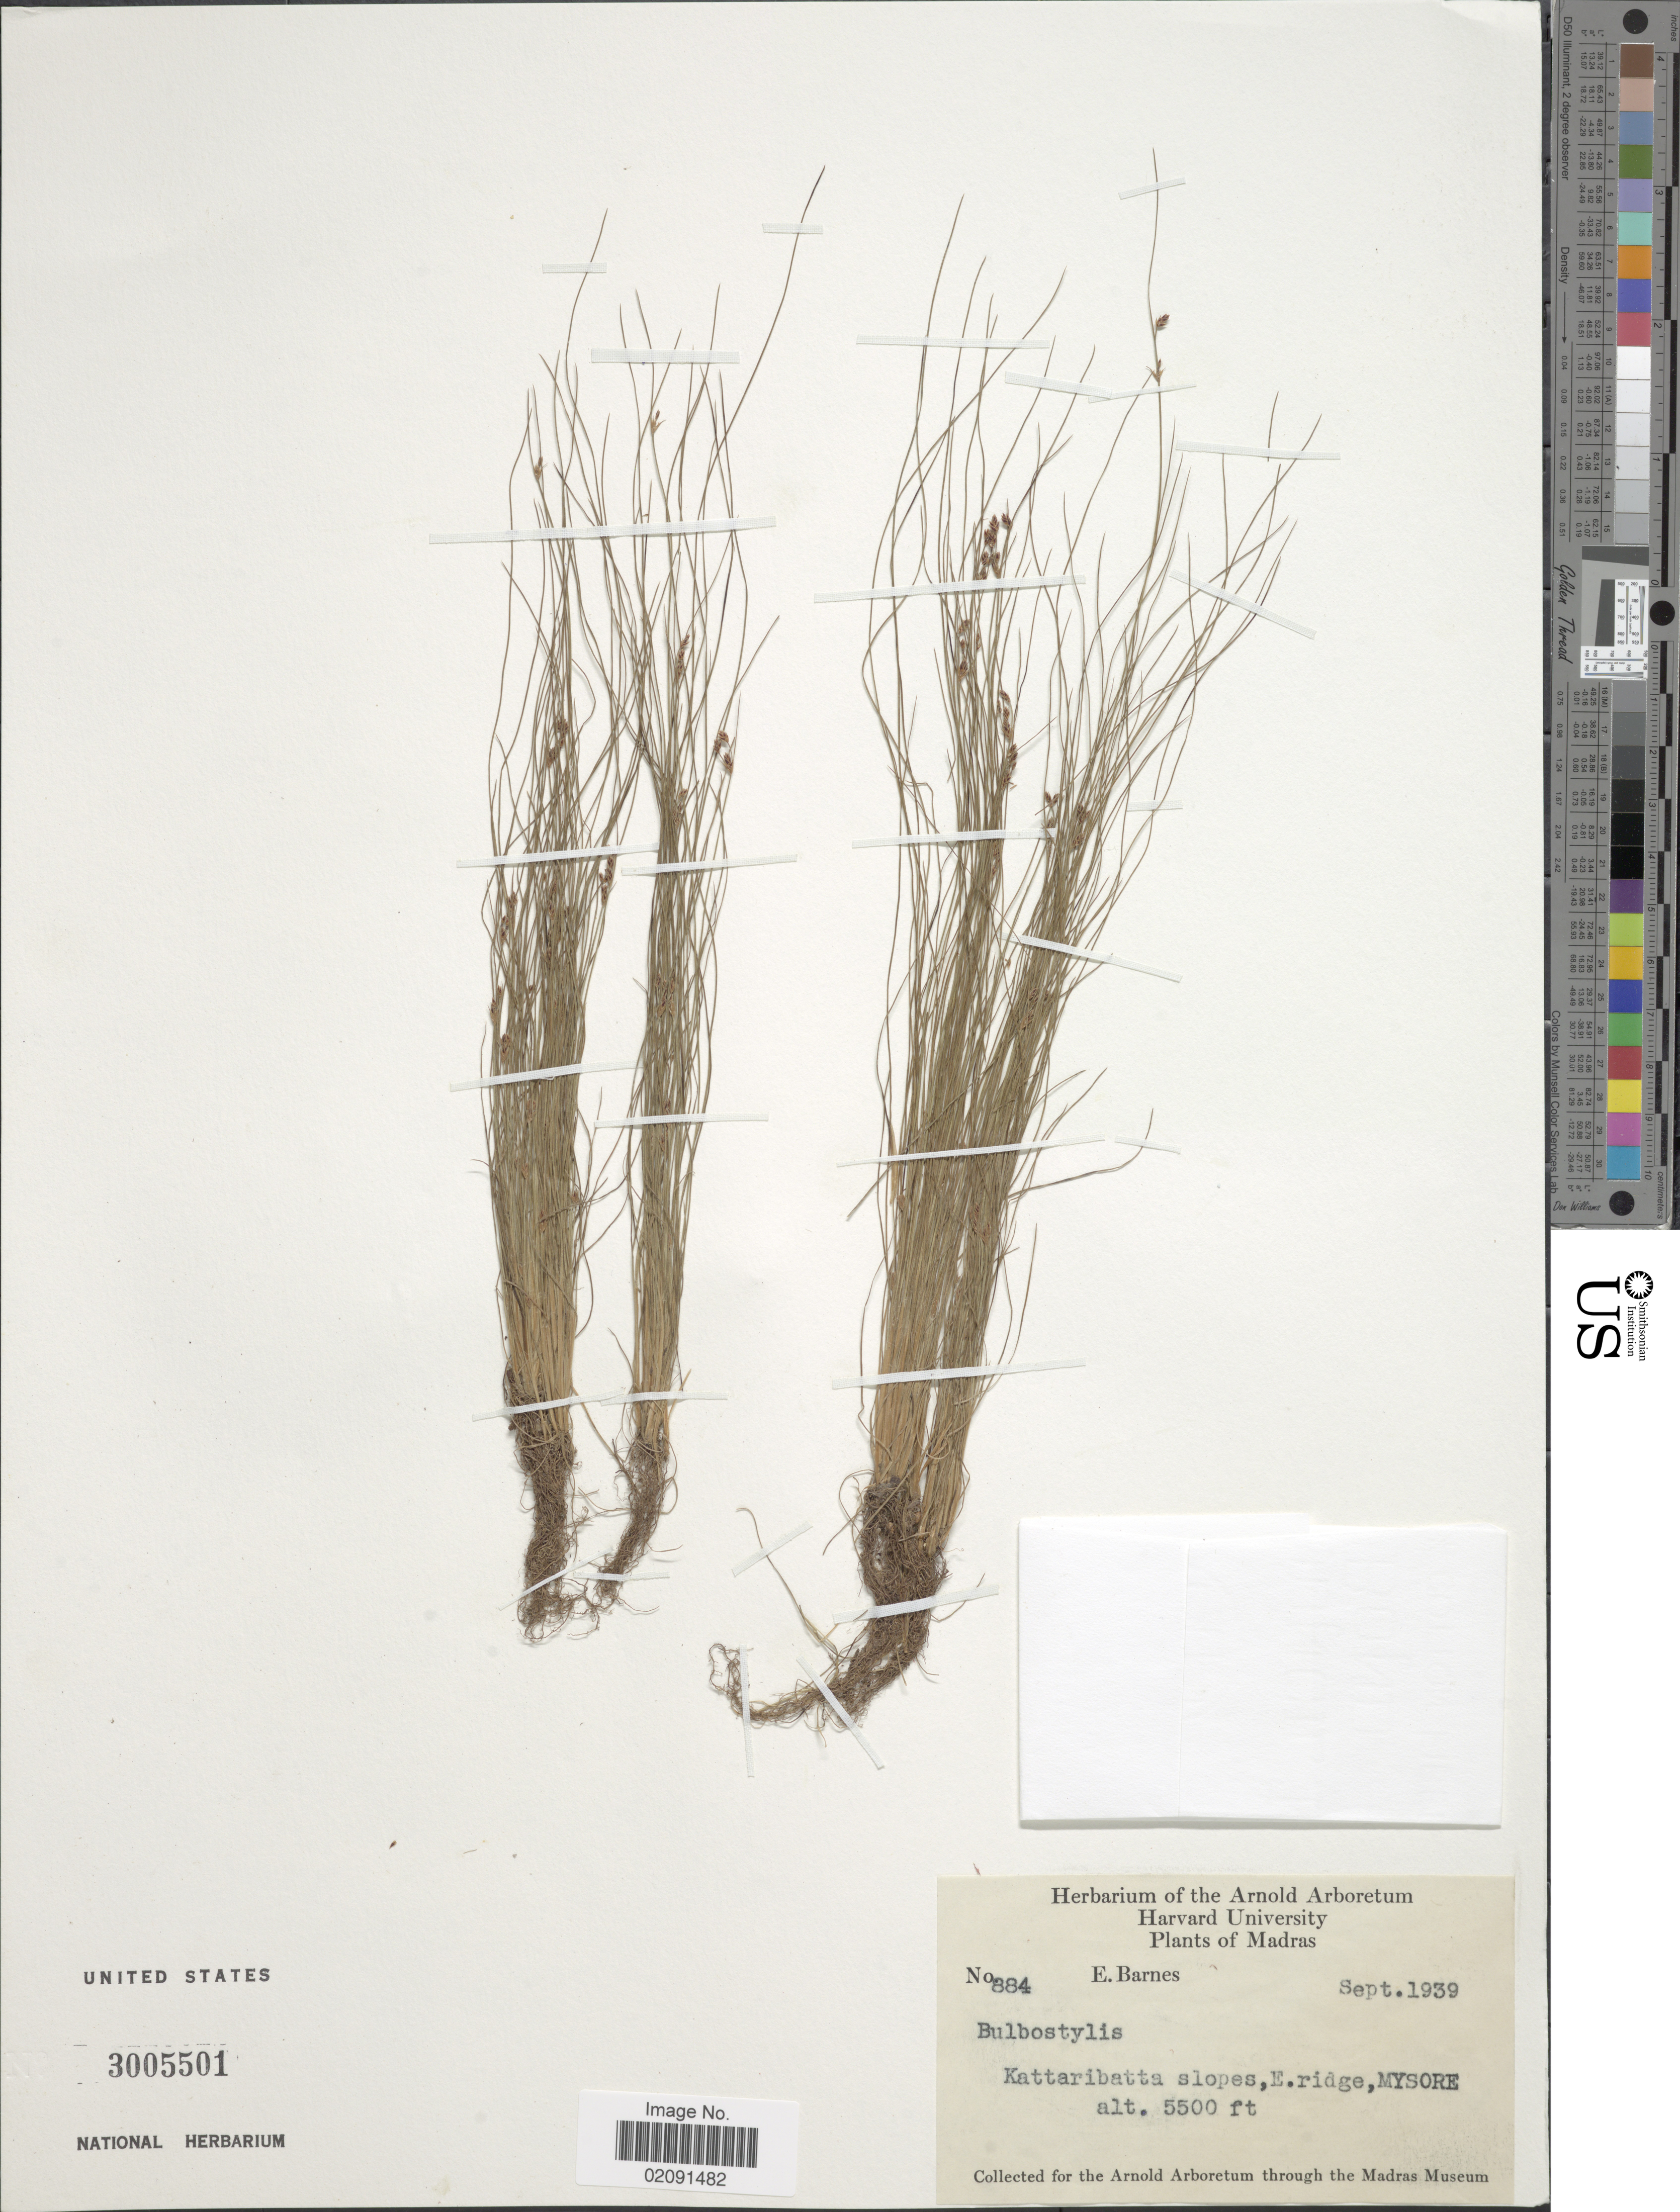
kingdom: Plantae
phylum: Tracheophyta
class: Liliopsida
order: Poales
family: Cyperaceae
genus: Bulbostylis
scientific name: Bulbostylis densa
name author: (Wall.) Hand.-Mazz.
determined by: Strong, Mark T., (BOT), Smithsonian Institution - National Museum of Natural History (UNITED STATES)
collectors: E. Barnes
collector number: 884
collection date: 1939-09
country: India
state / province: Karnataka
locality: Madras, Kattaribatta slopes, E.ridge, Mysore.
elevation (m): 1676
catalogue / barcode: US 3005501